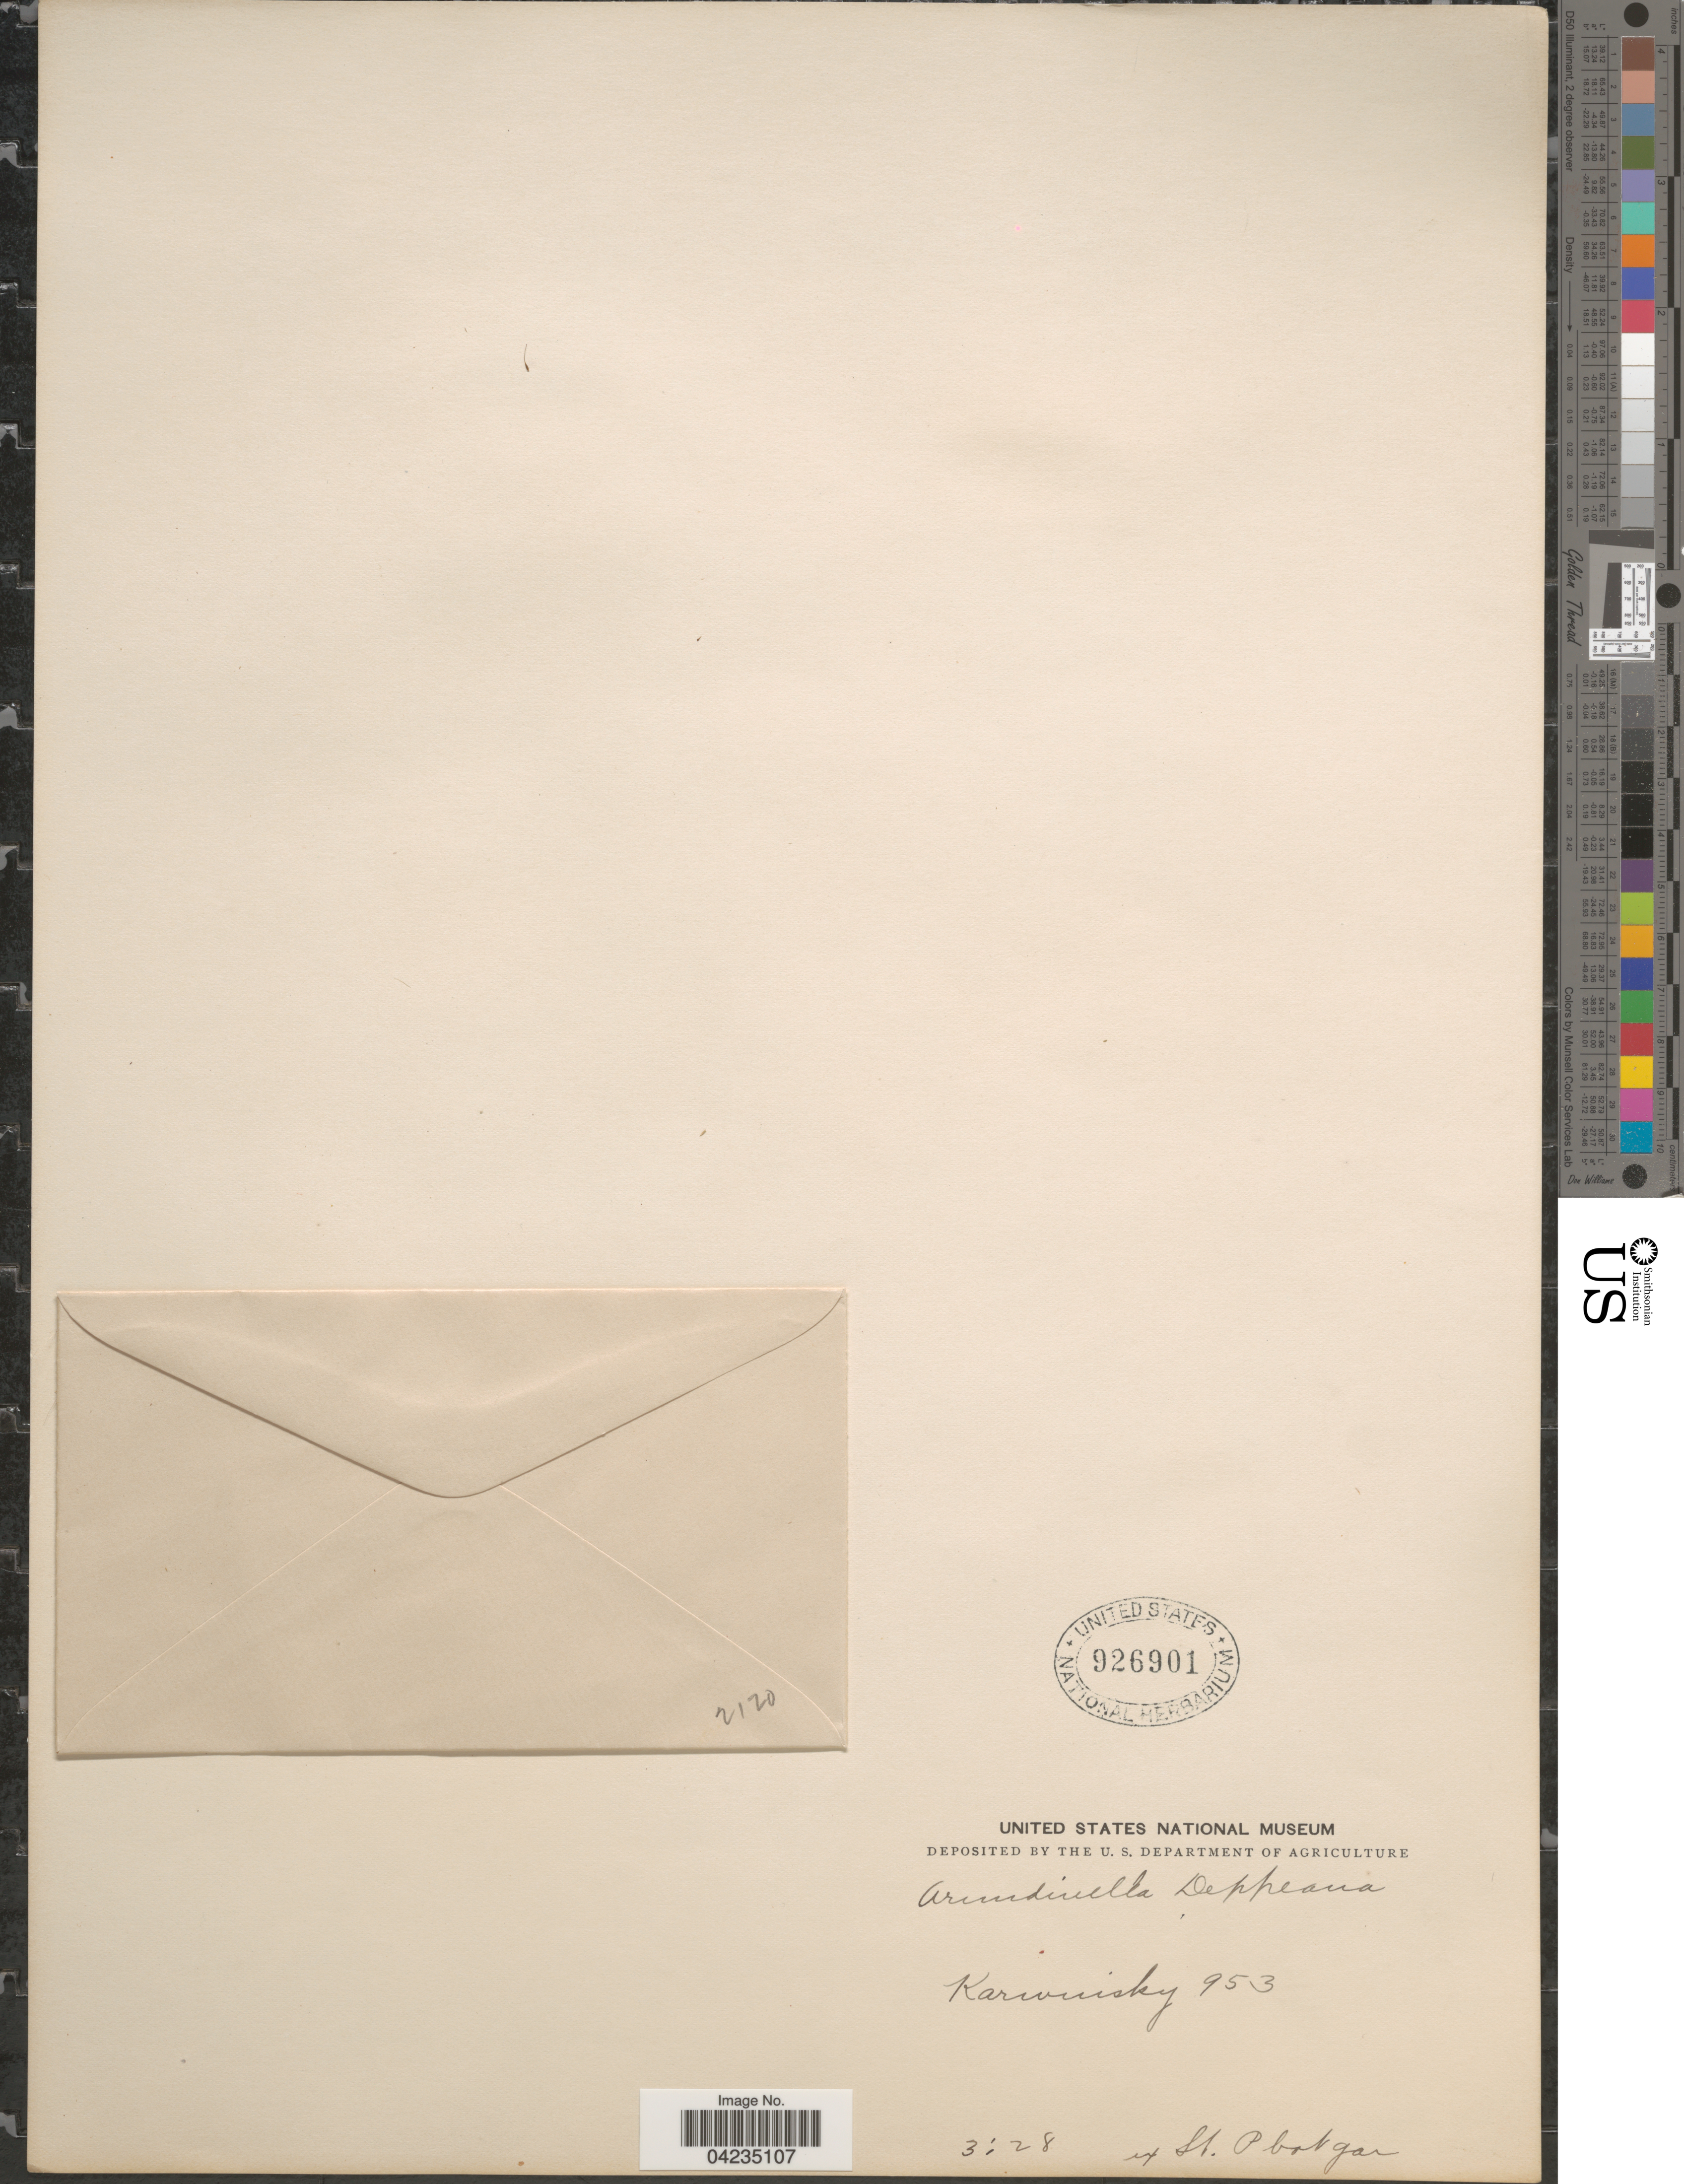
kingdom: Plantae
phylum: Tracheophyta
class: Liliopsida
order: Poales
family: Poaceae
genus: Arundinella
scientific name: Arundinella deppeana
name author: Nees ex Steud.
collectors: -. Karwuisky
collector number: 953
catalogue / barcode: US 926901